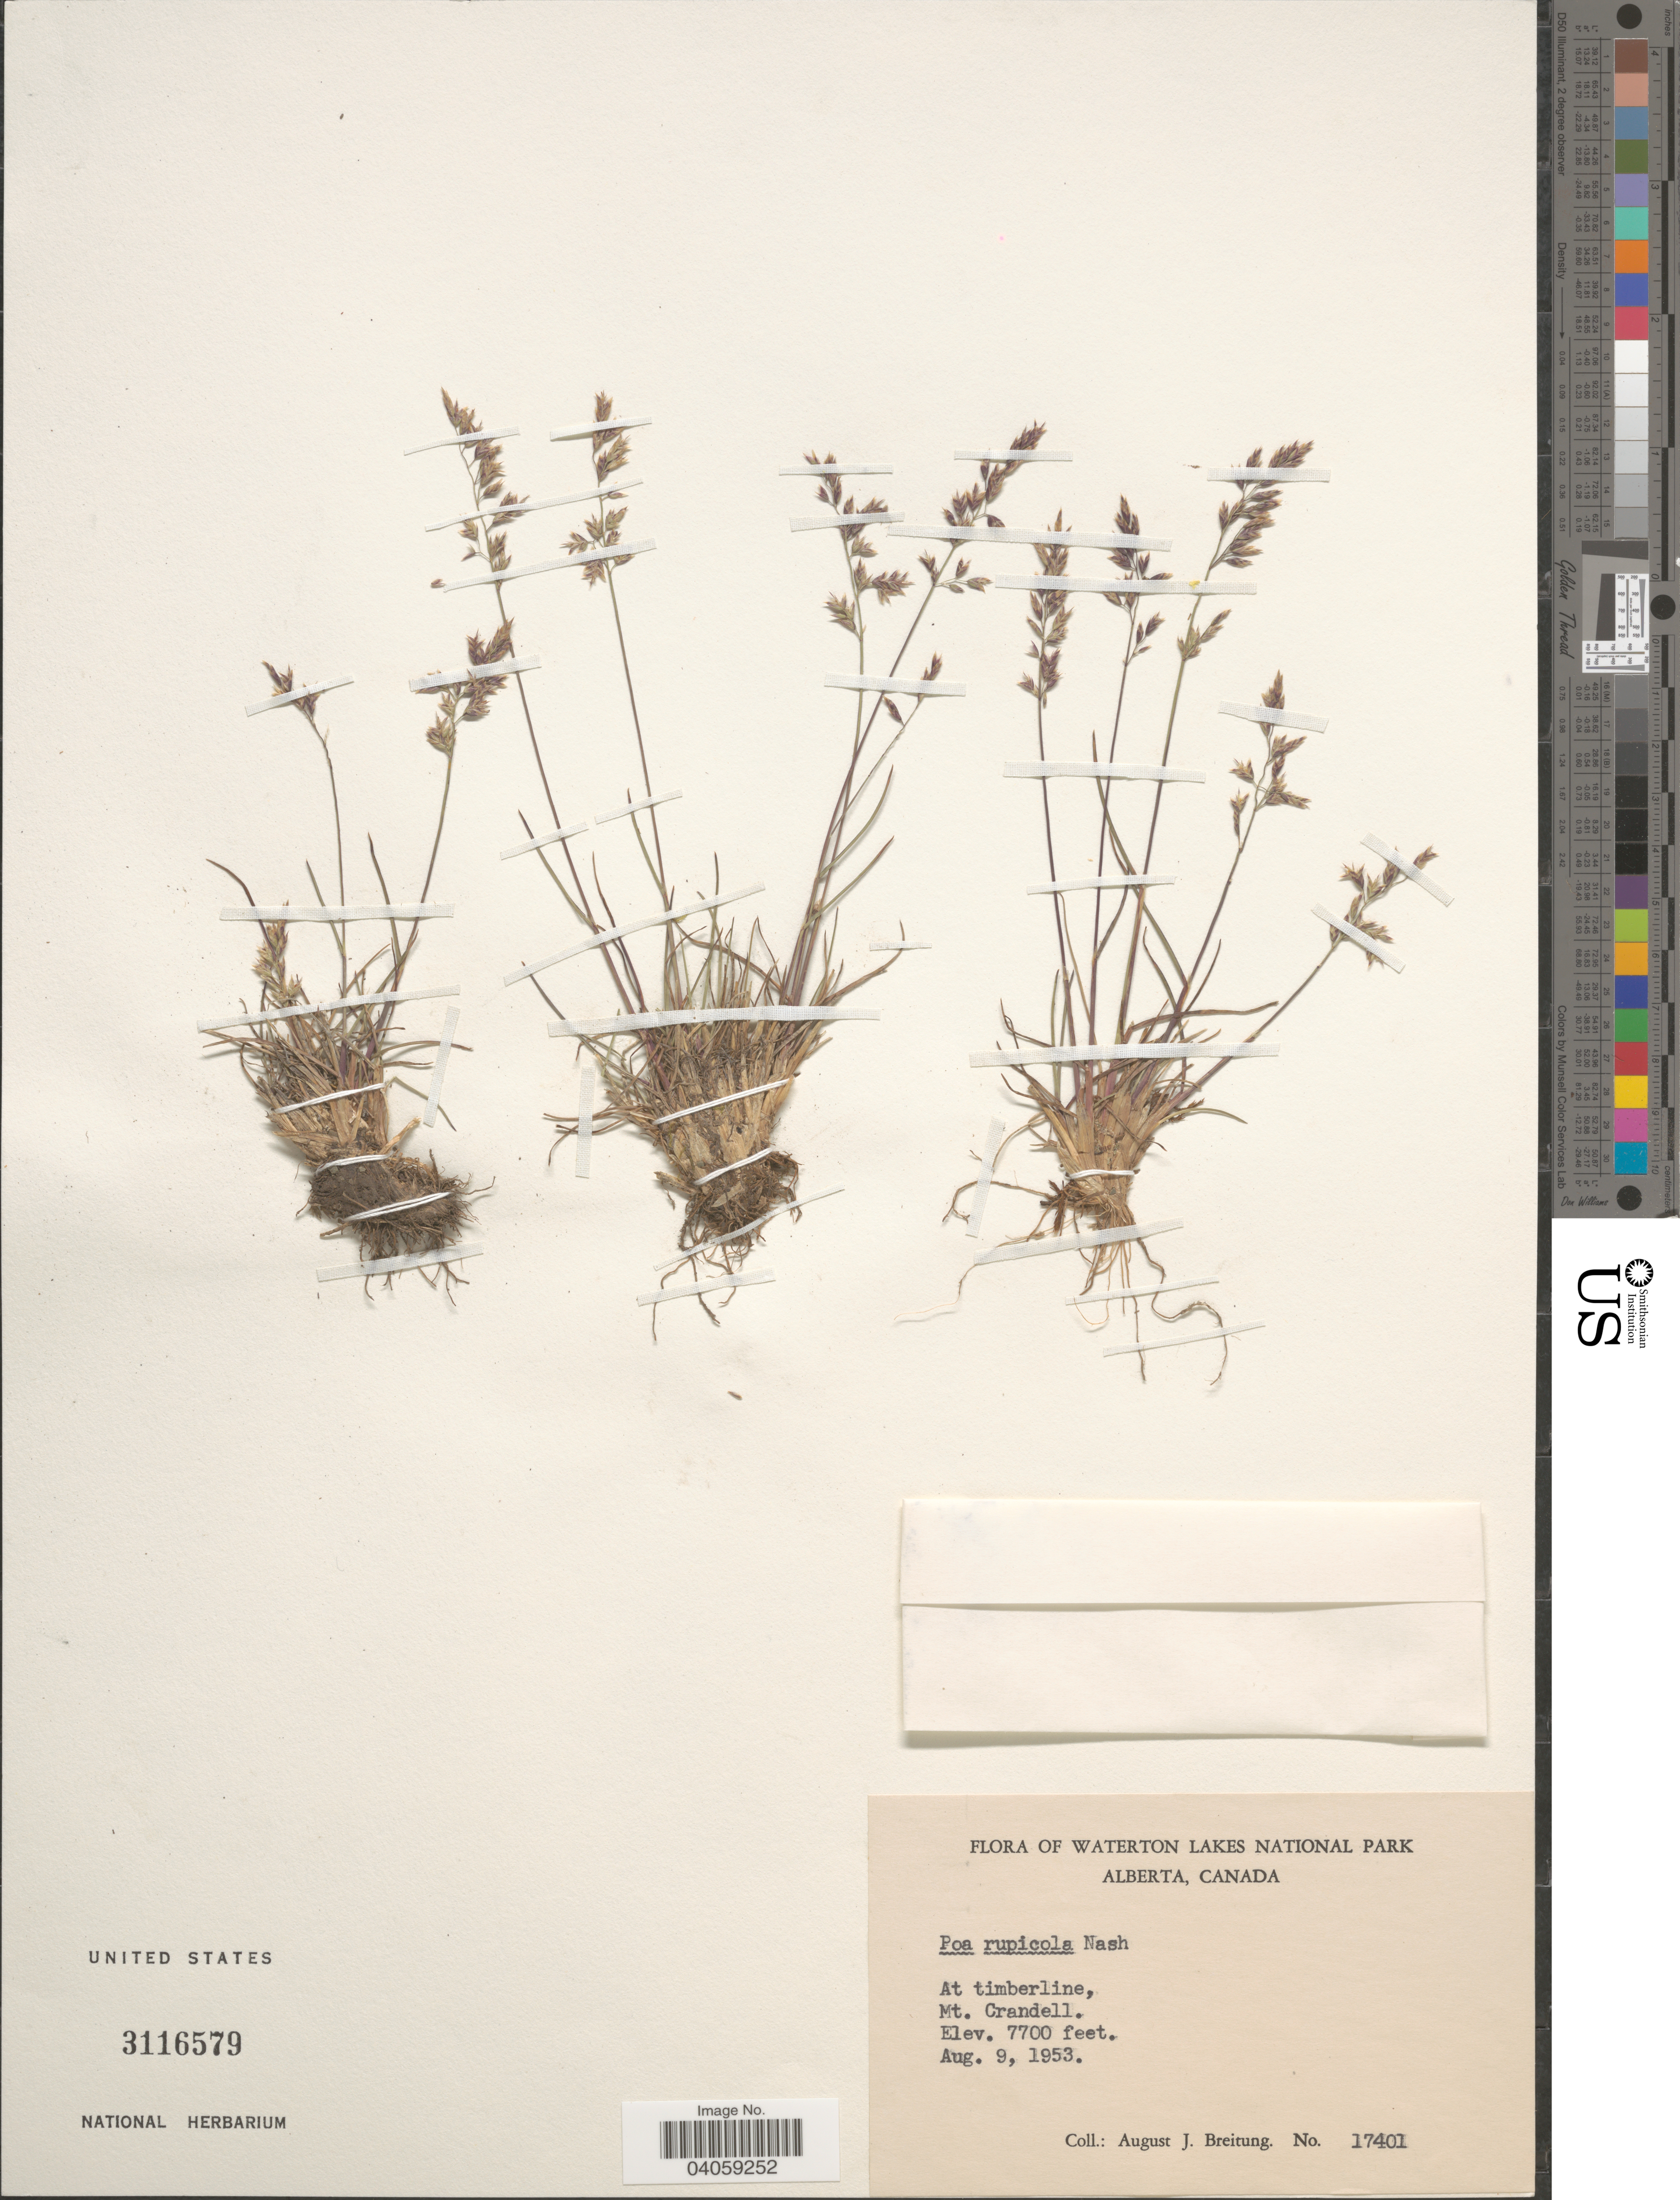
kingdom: Plantae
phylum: Tracheophyta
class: Liliopsida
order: Poales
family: Poaceae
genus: Poa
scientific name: Poa glauca subsp. rupicola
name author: (Nash) W.A. Weber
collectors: A. Breitung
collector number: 17401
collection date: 1953-08-09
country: Canada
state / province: Alberta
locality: Waterton Lakes National Park. At timberline, Mt. Crandell.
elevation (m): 2347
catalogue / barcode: US 3116579